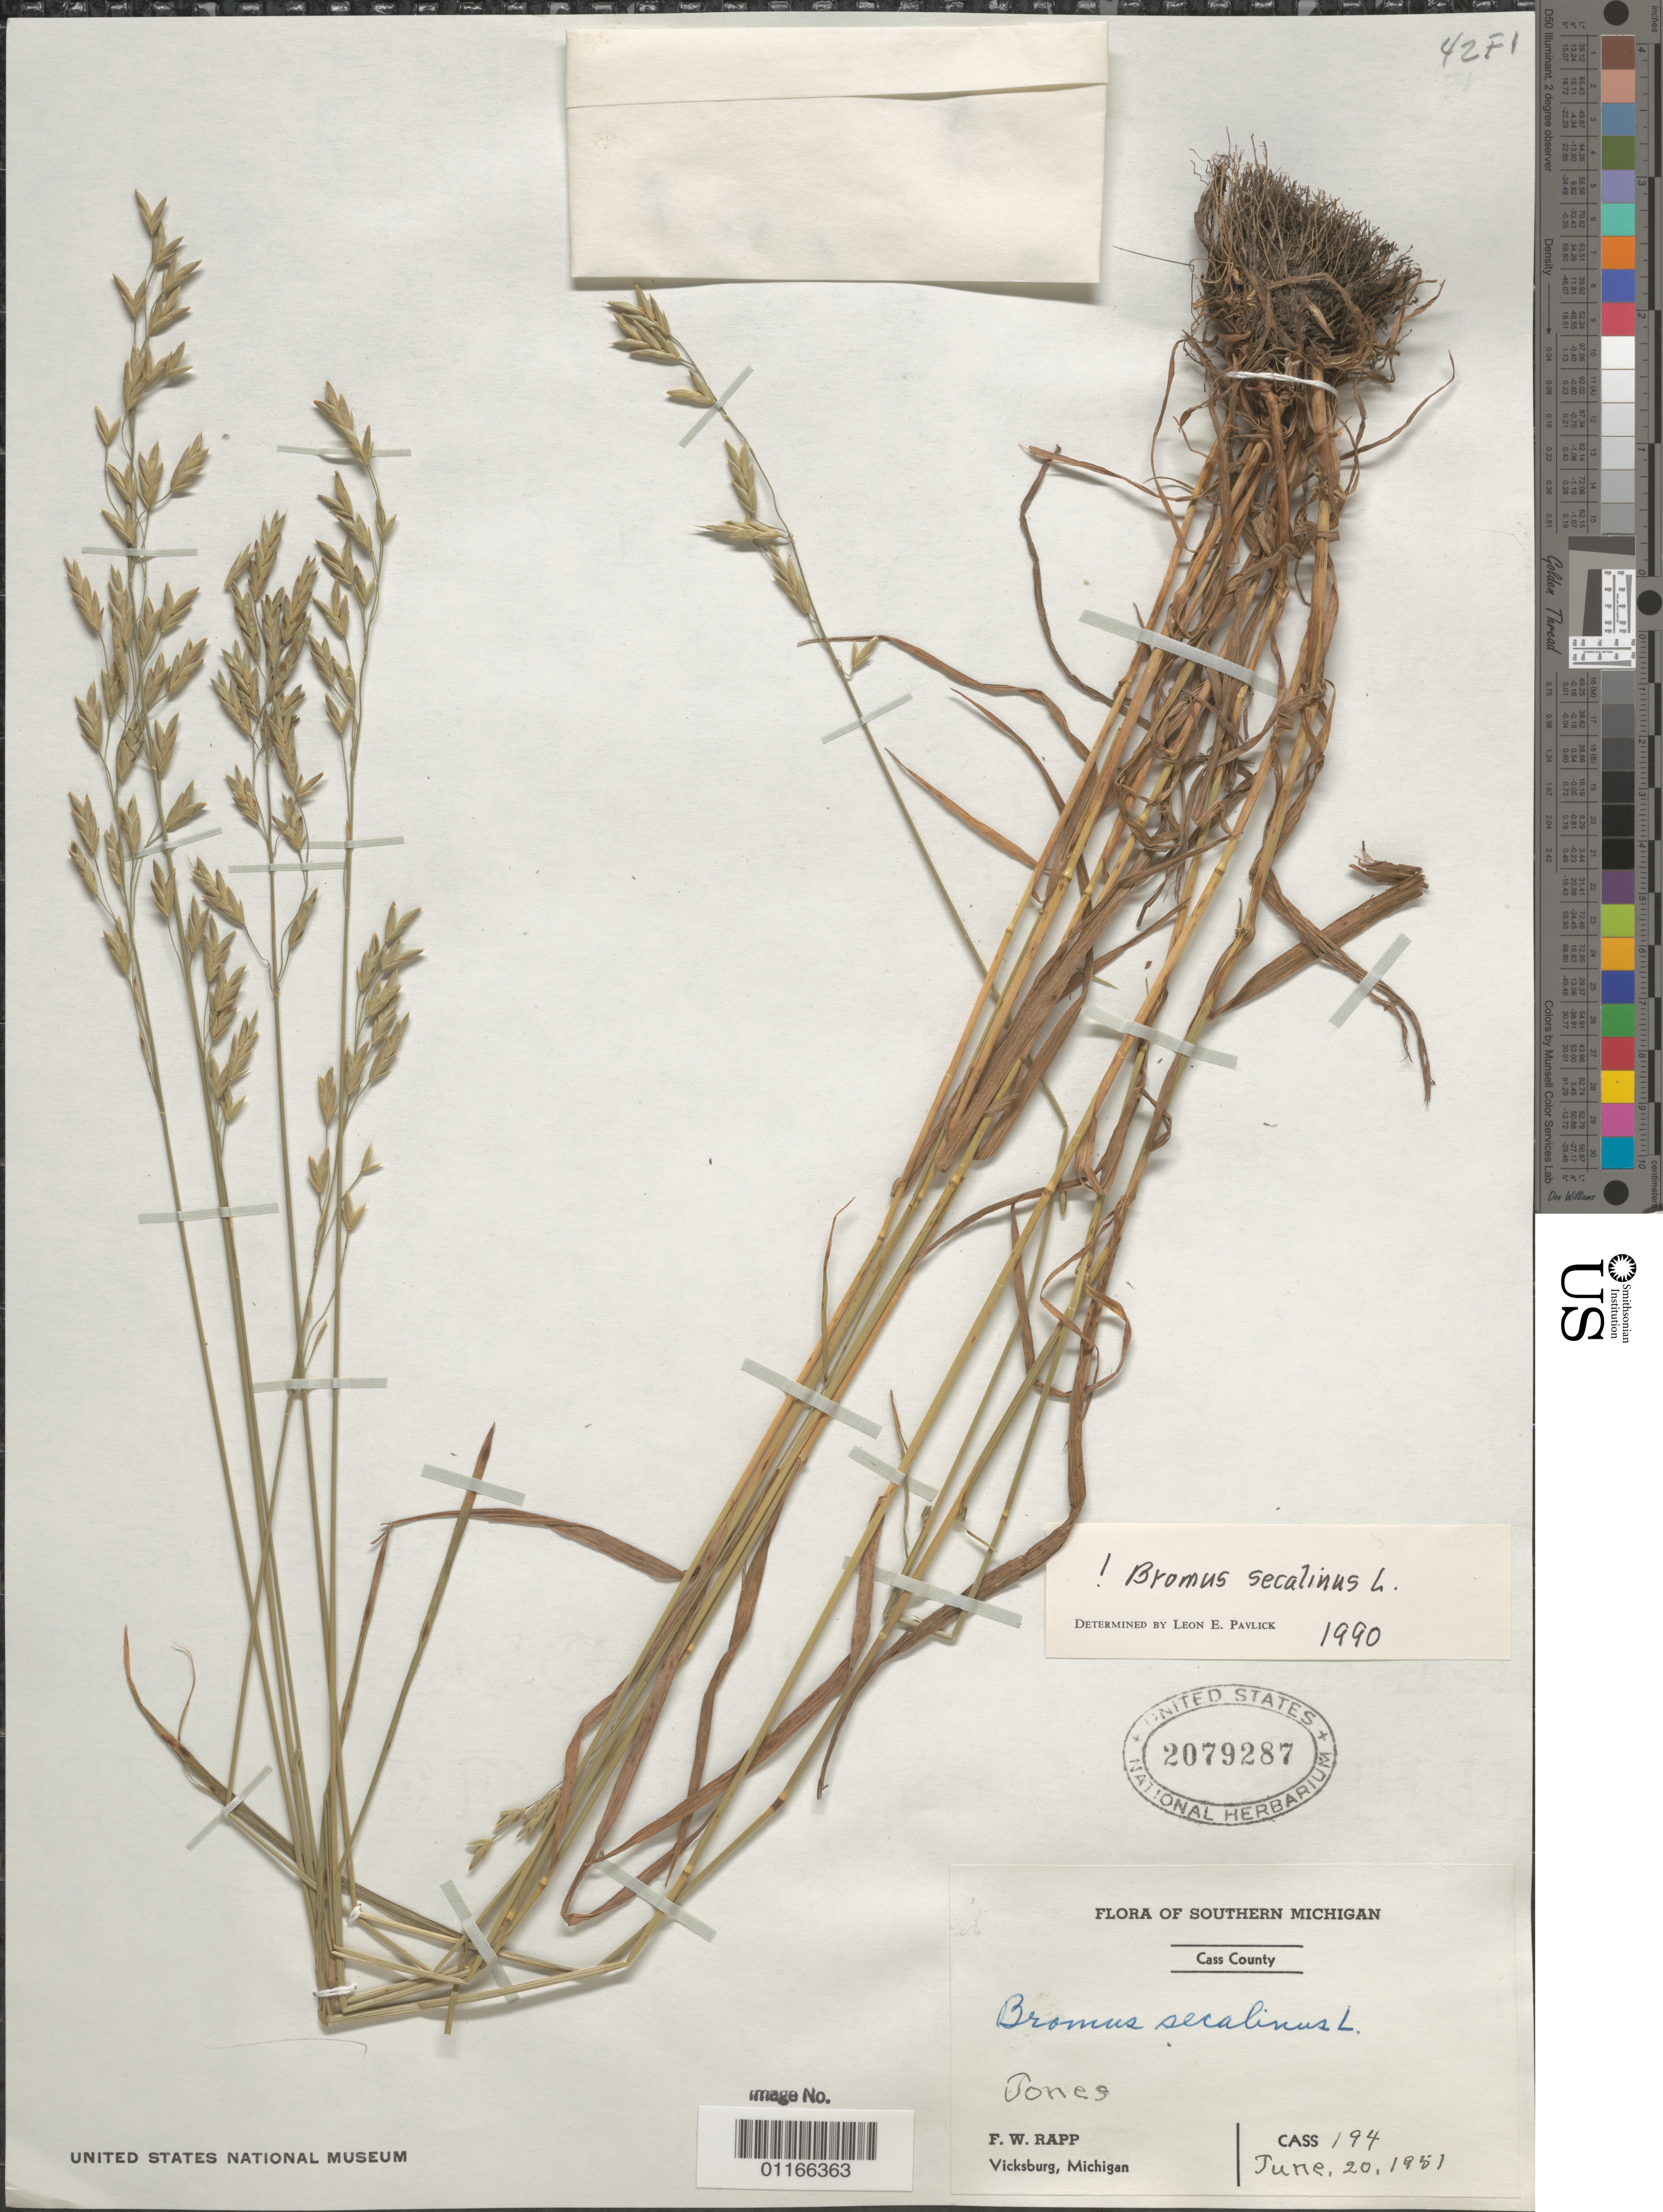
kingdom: Plantae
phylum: Tracheophyta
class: Liliopsida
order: Poales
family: Poaceae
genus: Bromus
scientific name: Bromus secalinus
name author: L.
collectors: F. Rapp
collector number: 194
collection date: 1951-06-20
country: United States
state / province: Michigan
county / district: Cass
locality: Jones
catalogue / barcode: US 2079287